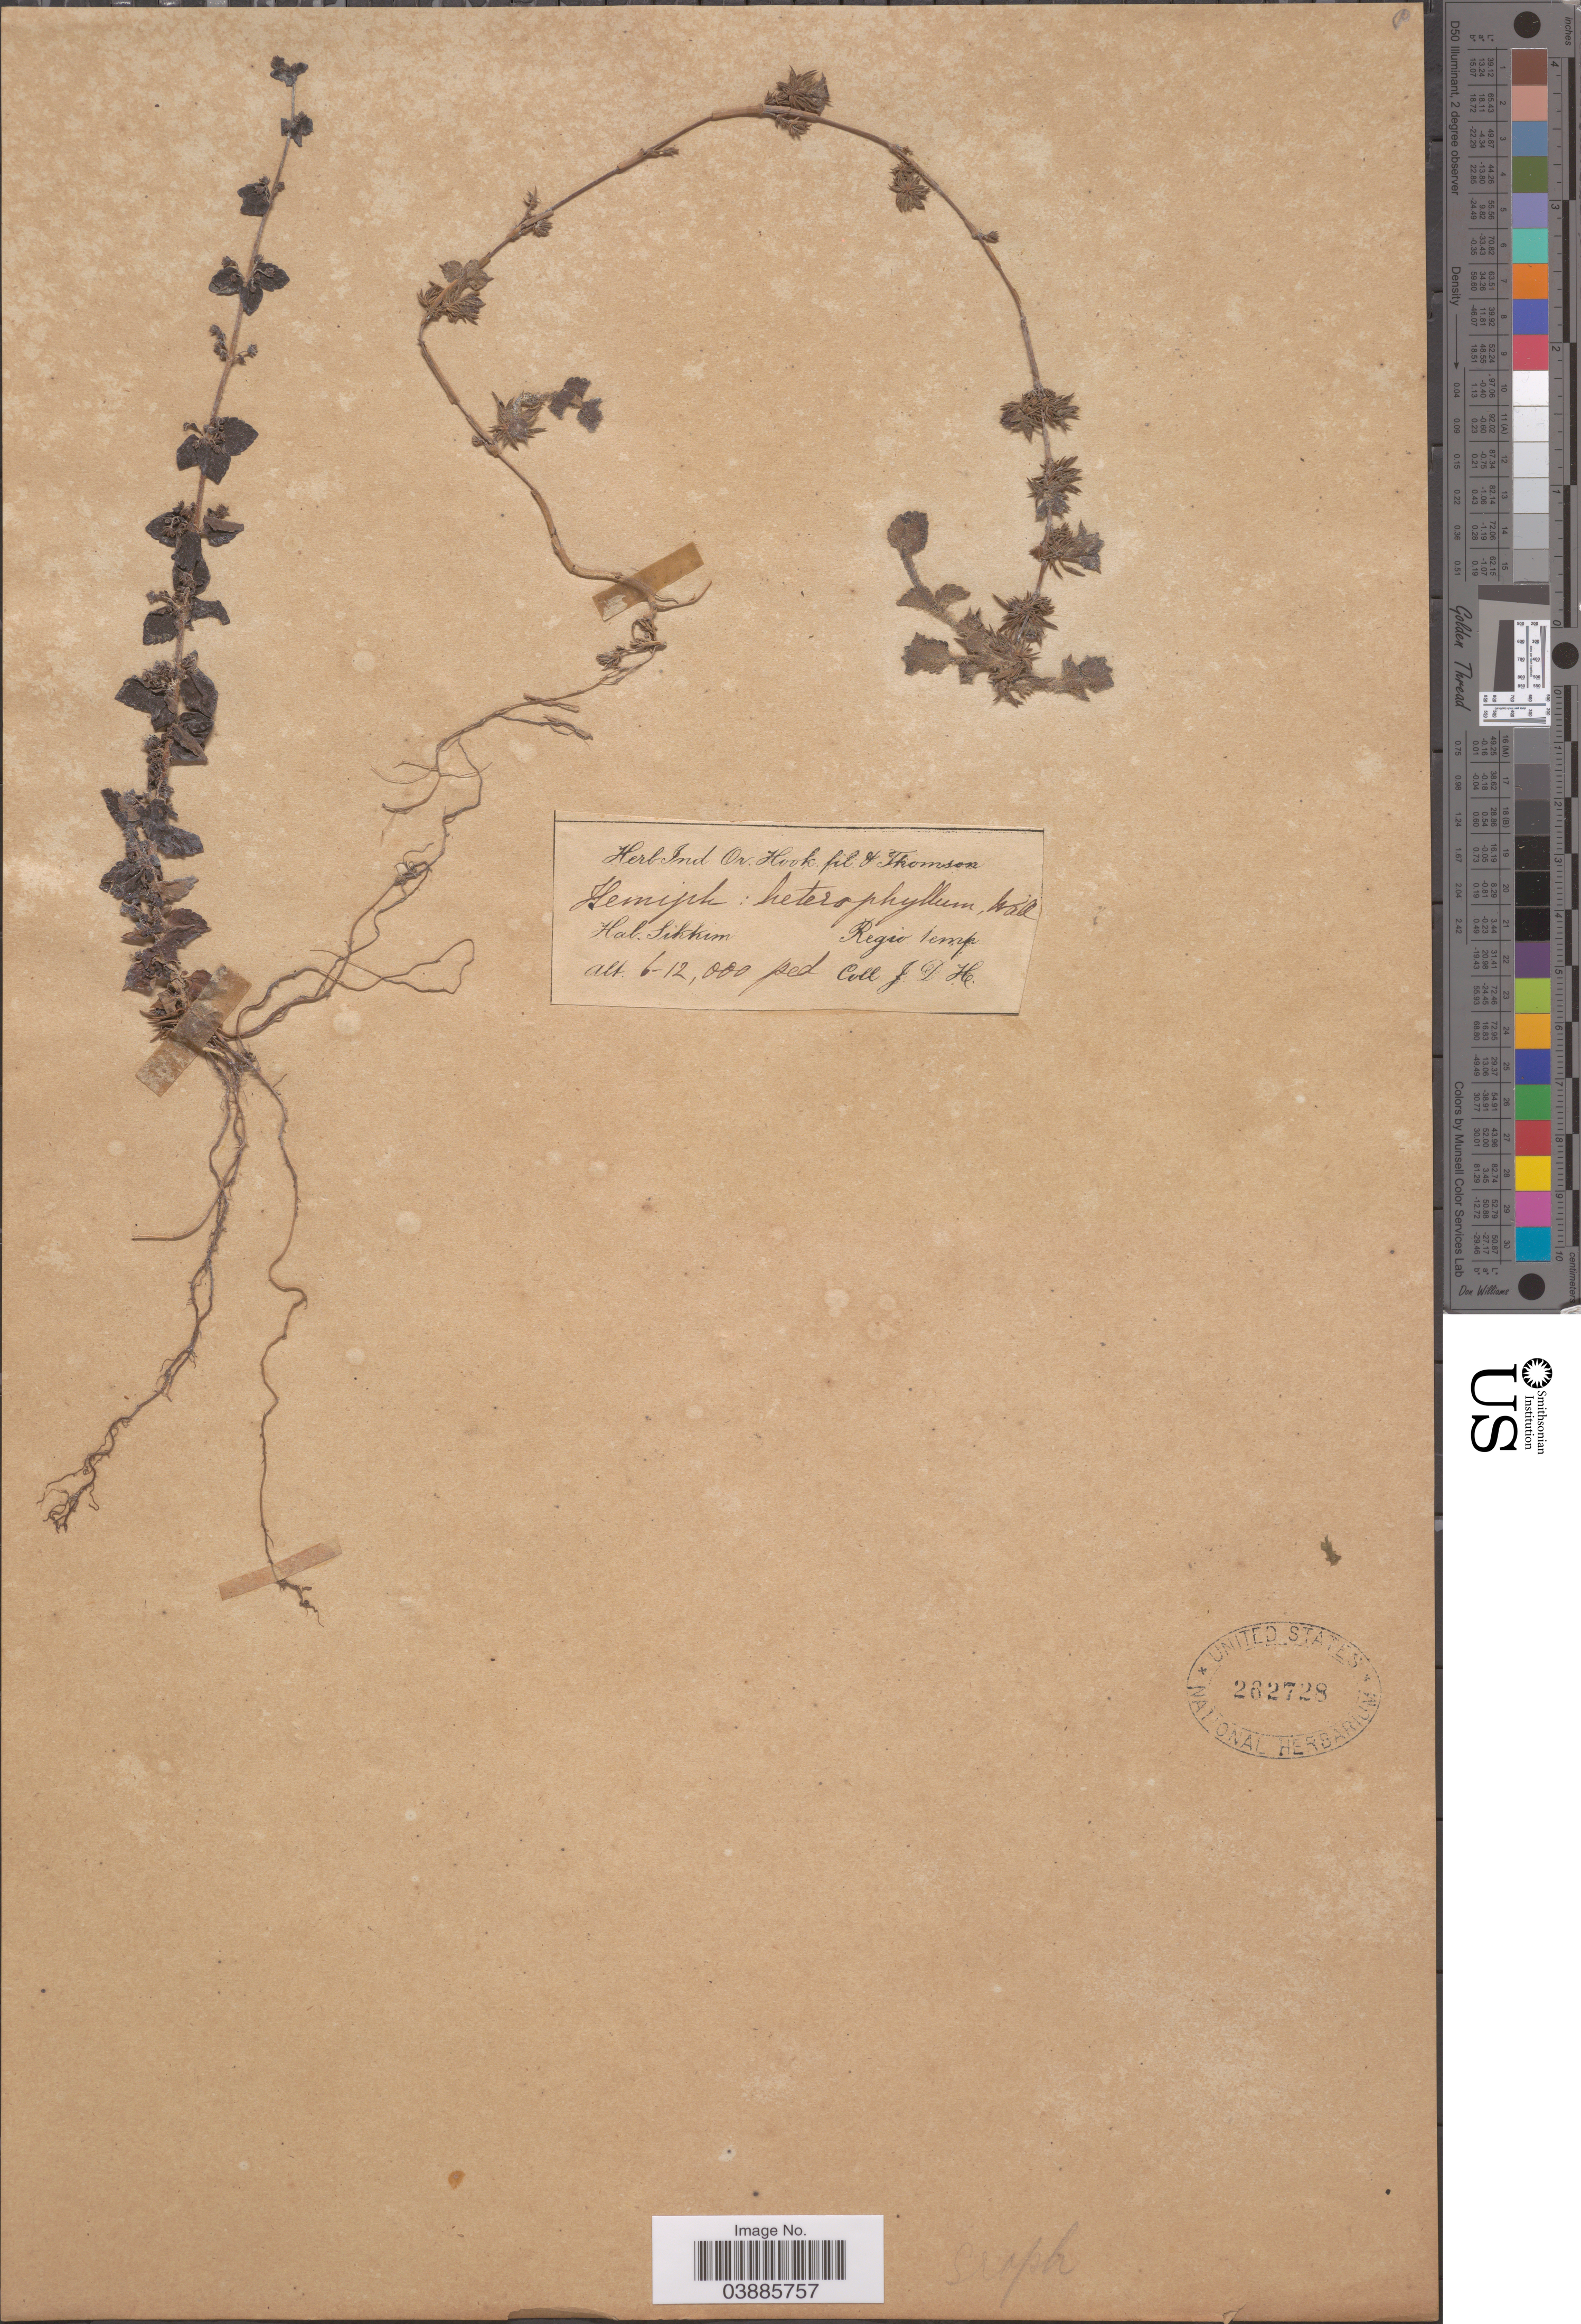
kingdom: Plantae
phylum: Tracheophyta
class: Magnoliopsida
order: Lamiales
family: Plantaginaceae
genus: Hemiphragma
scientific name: Hemiphragma heterophyllum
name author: Wall.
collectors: J. D. Hooker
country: India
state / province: Sikkim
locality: Sikkim. Regio temp.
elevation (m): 1829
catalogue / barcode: US 262728